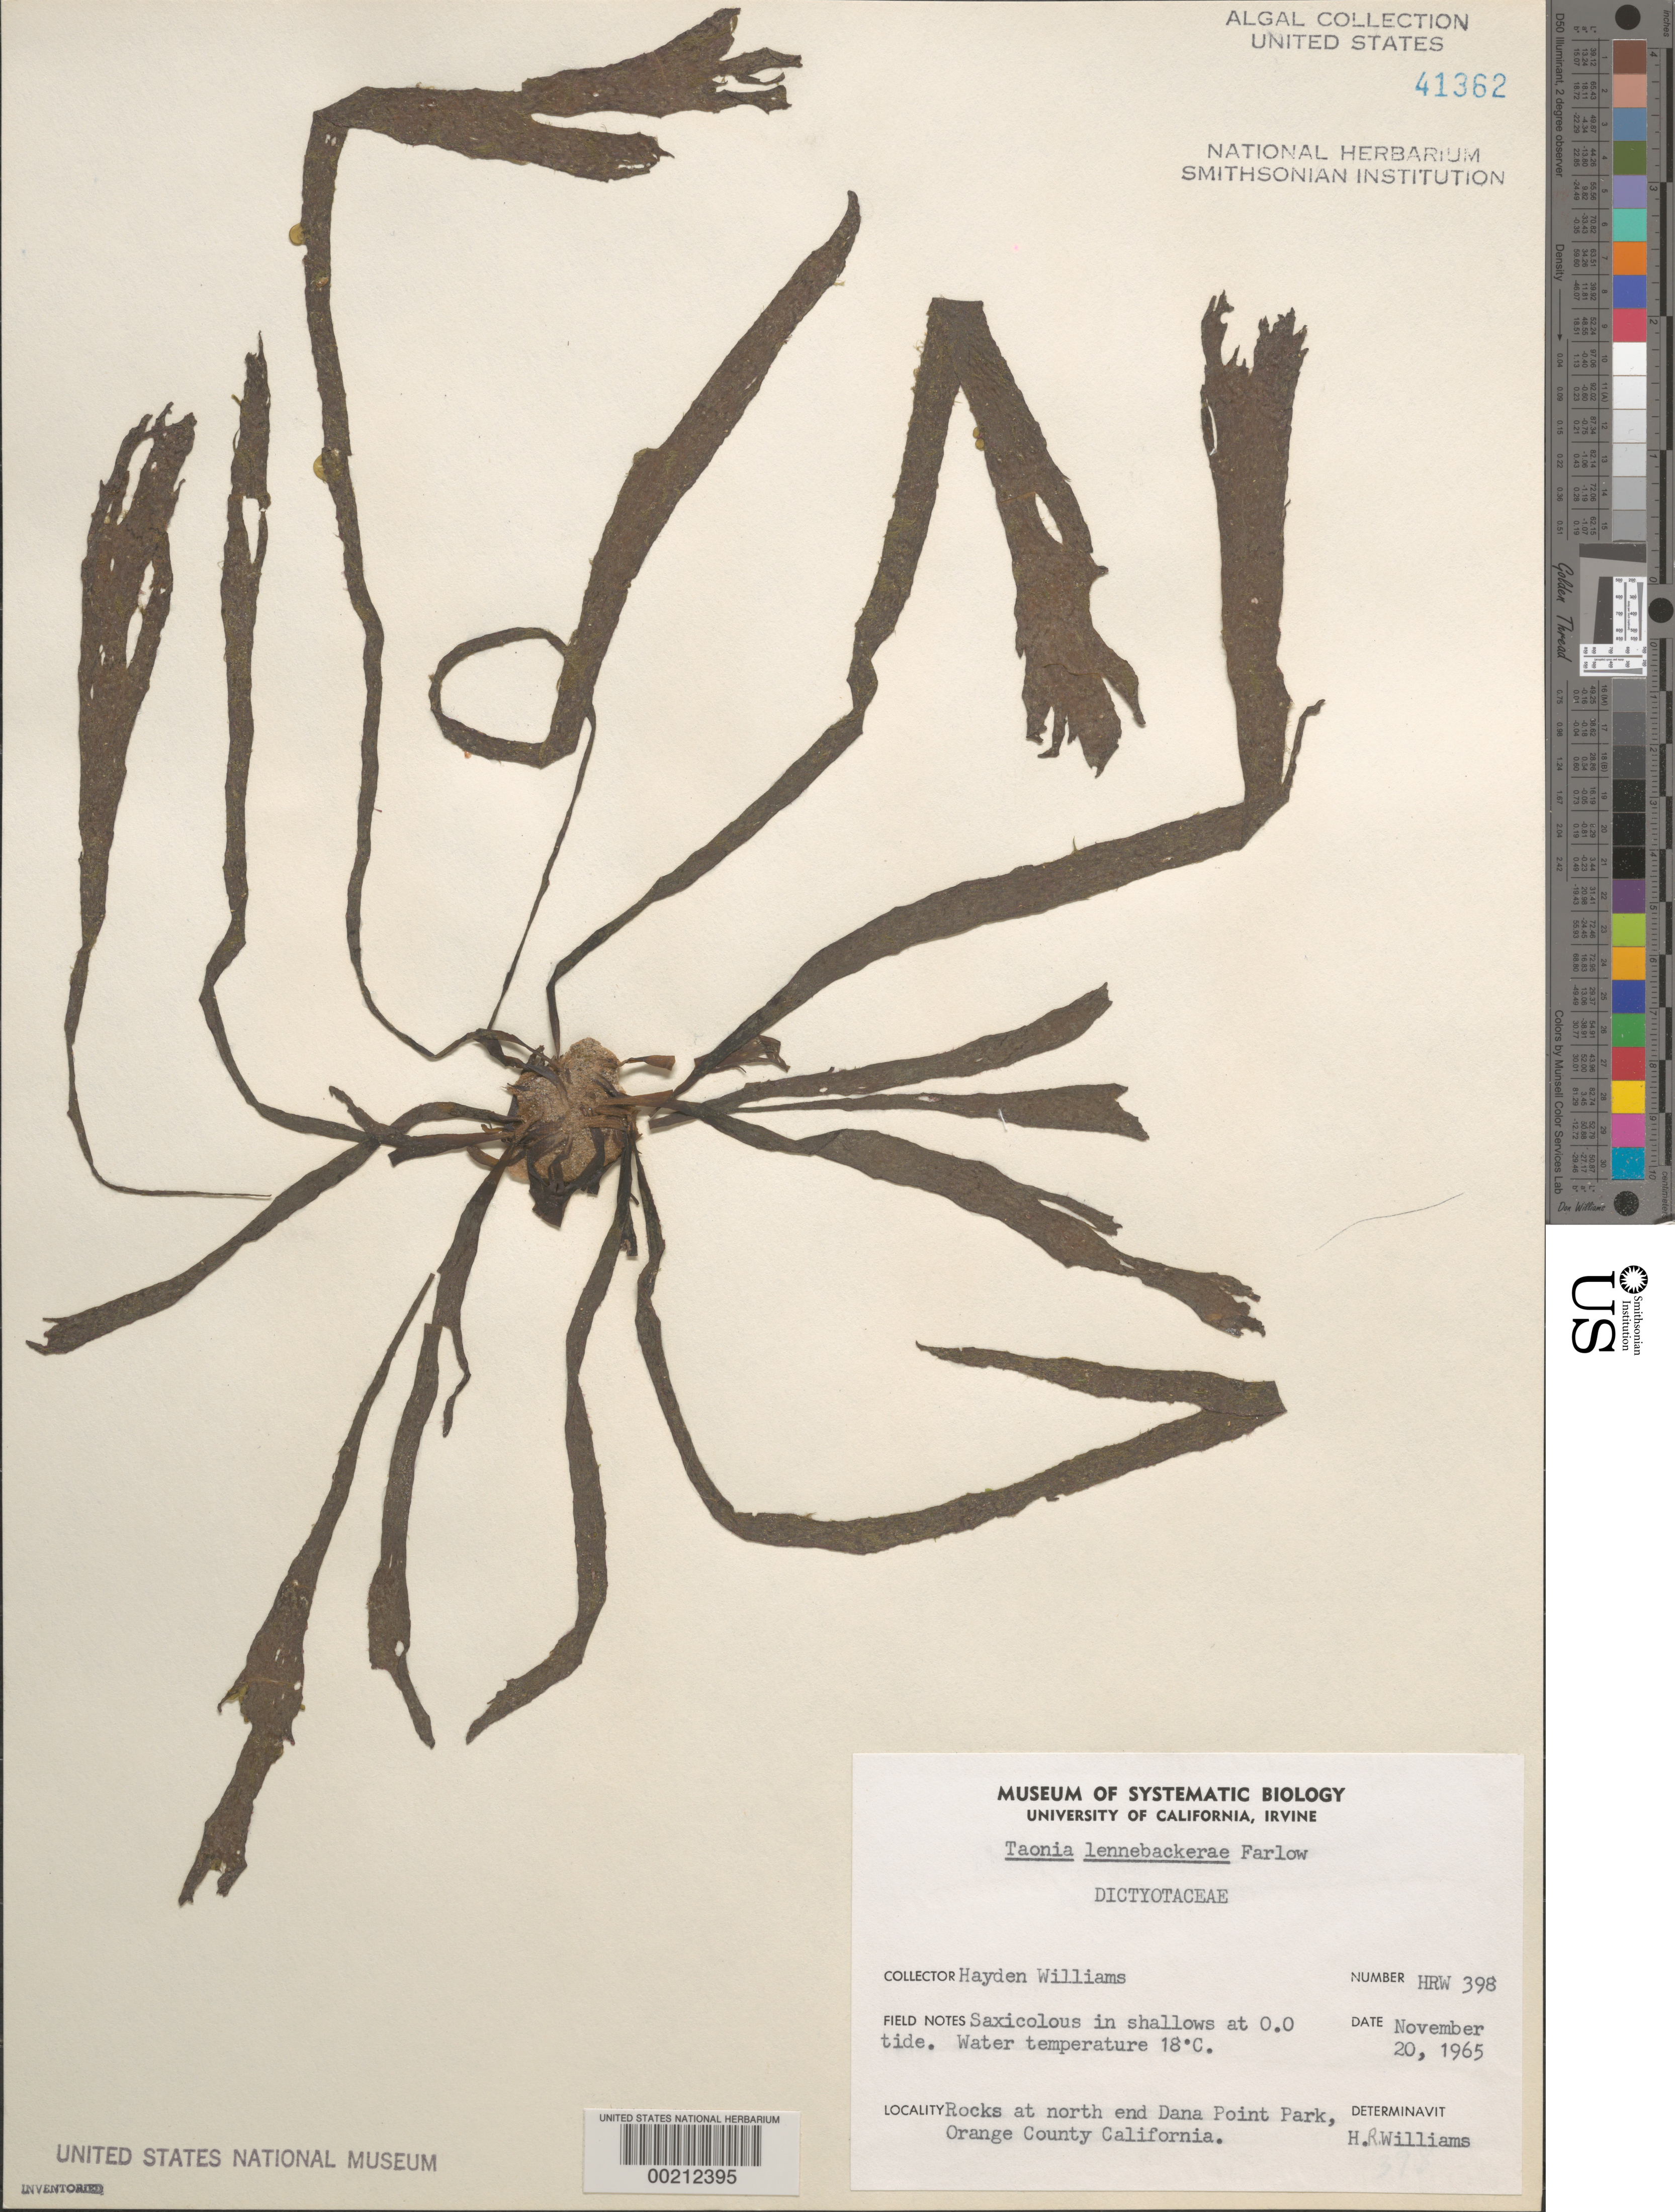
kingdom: Chromista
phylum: Ochrophyta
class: Phaeophyceae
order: Dictyotales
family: Dictyotaceae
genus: Taonia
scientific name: Taonia lennebackerae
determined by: Williams, H. R.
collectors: H. R. Williams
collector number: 398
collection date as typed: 20 Nov 1965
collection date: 1965-11-20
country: United States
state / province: California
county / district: Orange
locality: Dana Point Park, north end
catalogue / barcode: US 41362